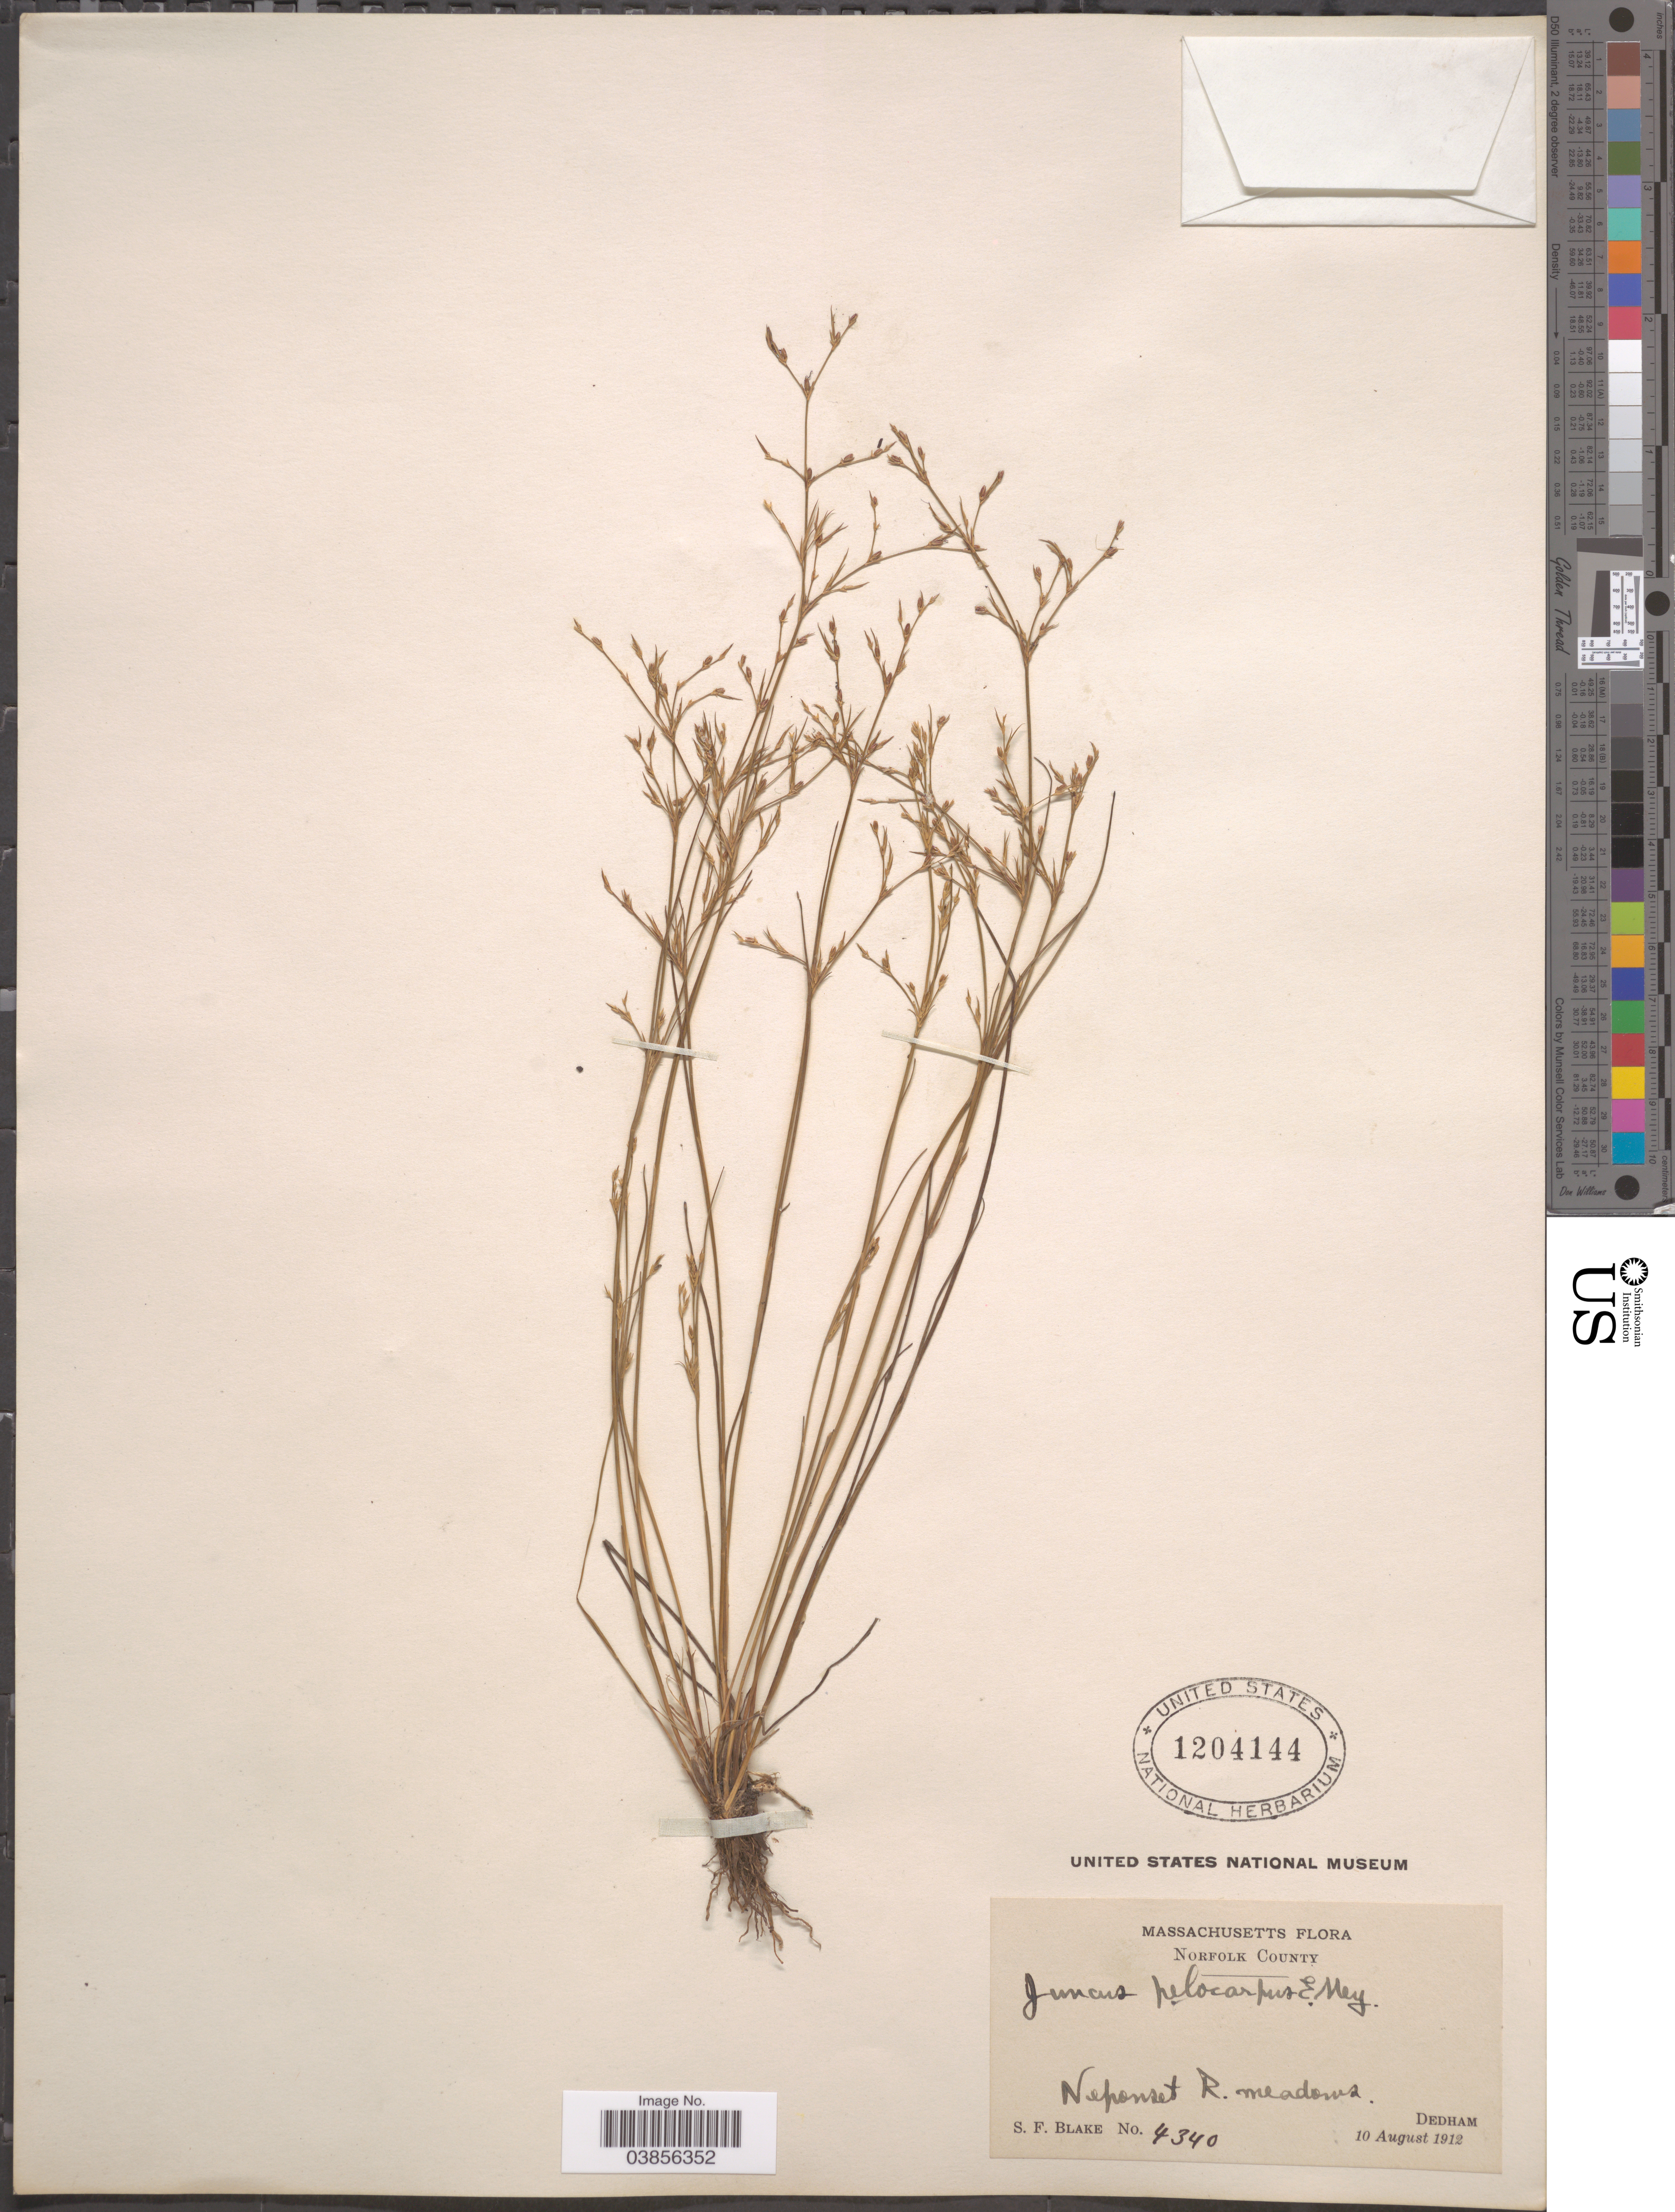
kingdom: Plantae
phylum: Tracheophyta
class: Liliopsida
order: Poales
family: Juncaceae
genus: Juncus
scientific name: Juncus pelocarpus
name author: E. Mey.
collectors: S. Blake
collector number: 4340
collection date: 1912-08-10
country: United States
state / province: Massachusetts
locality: Norfolk County. Dedham.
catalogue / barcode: US 1204144